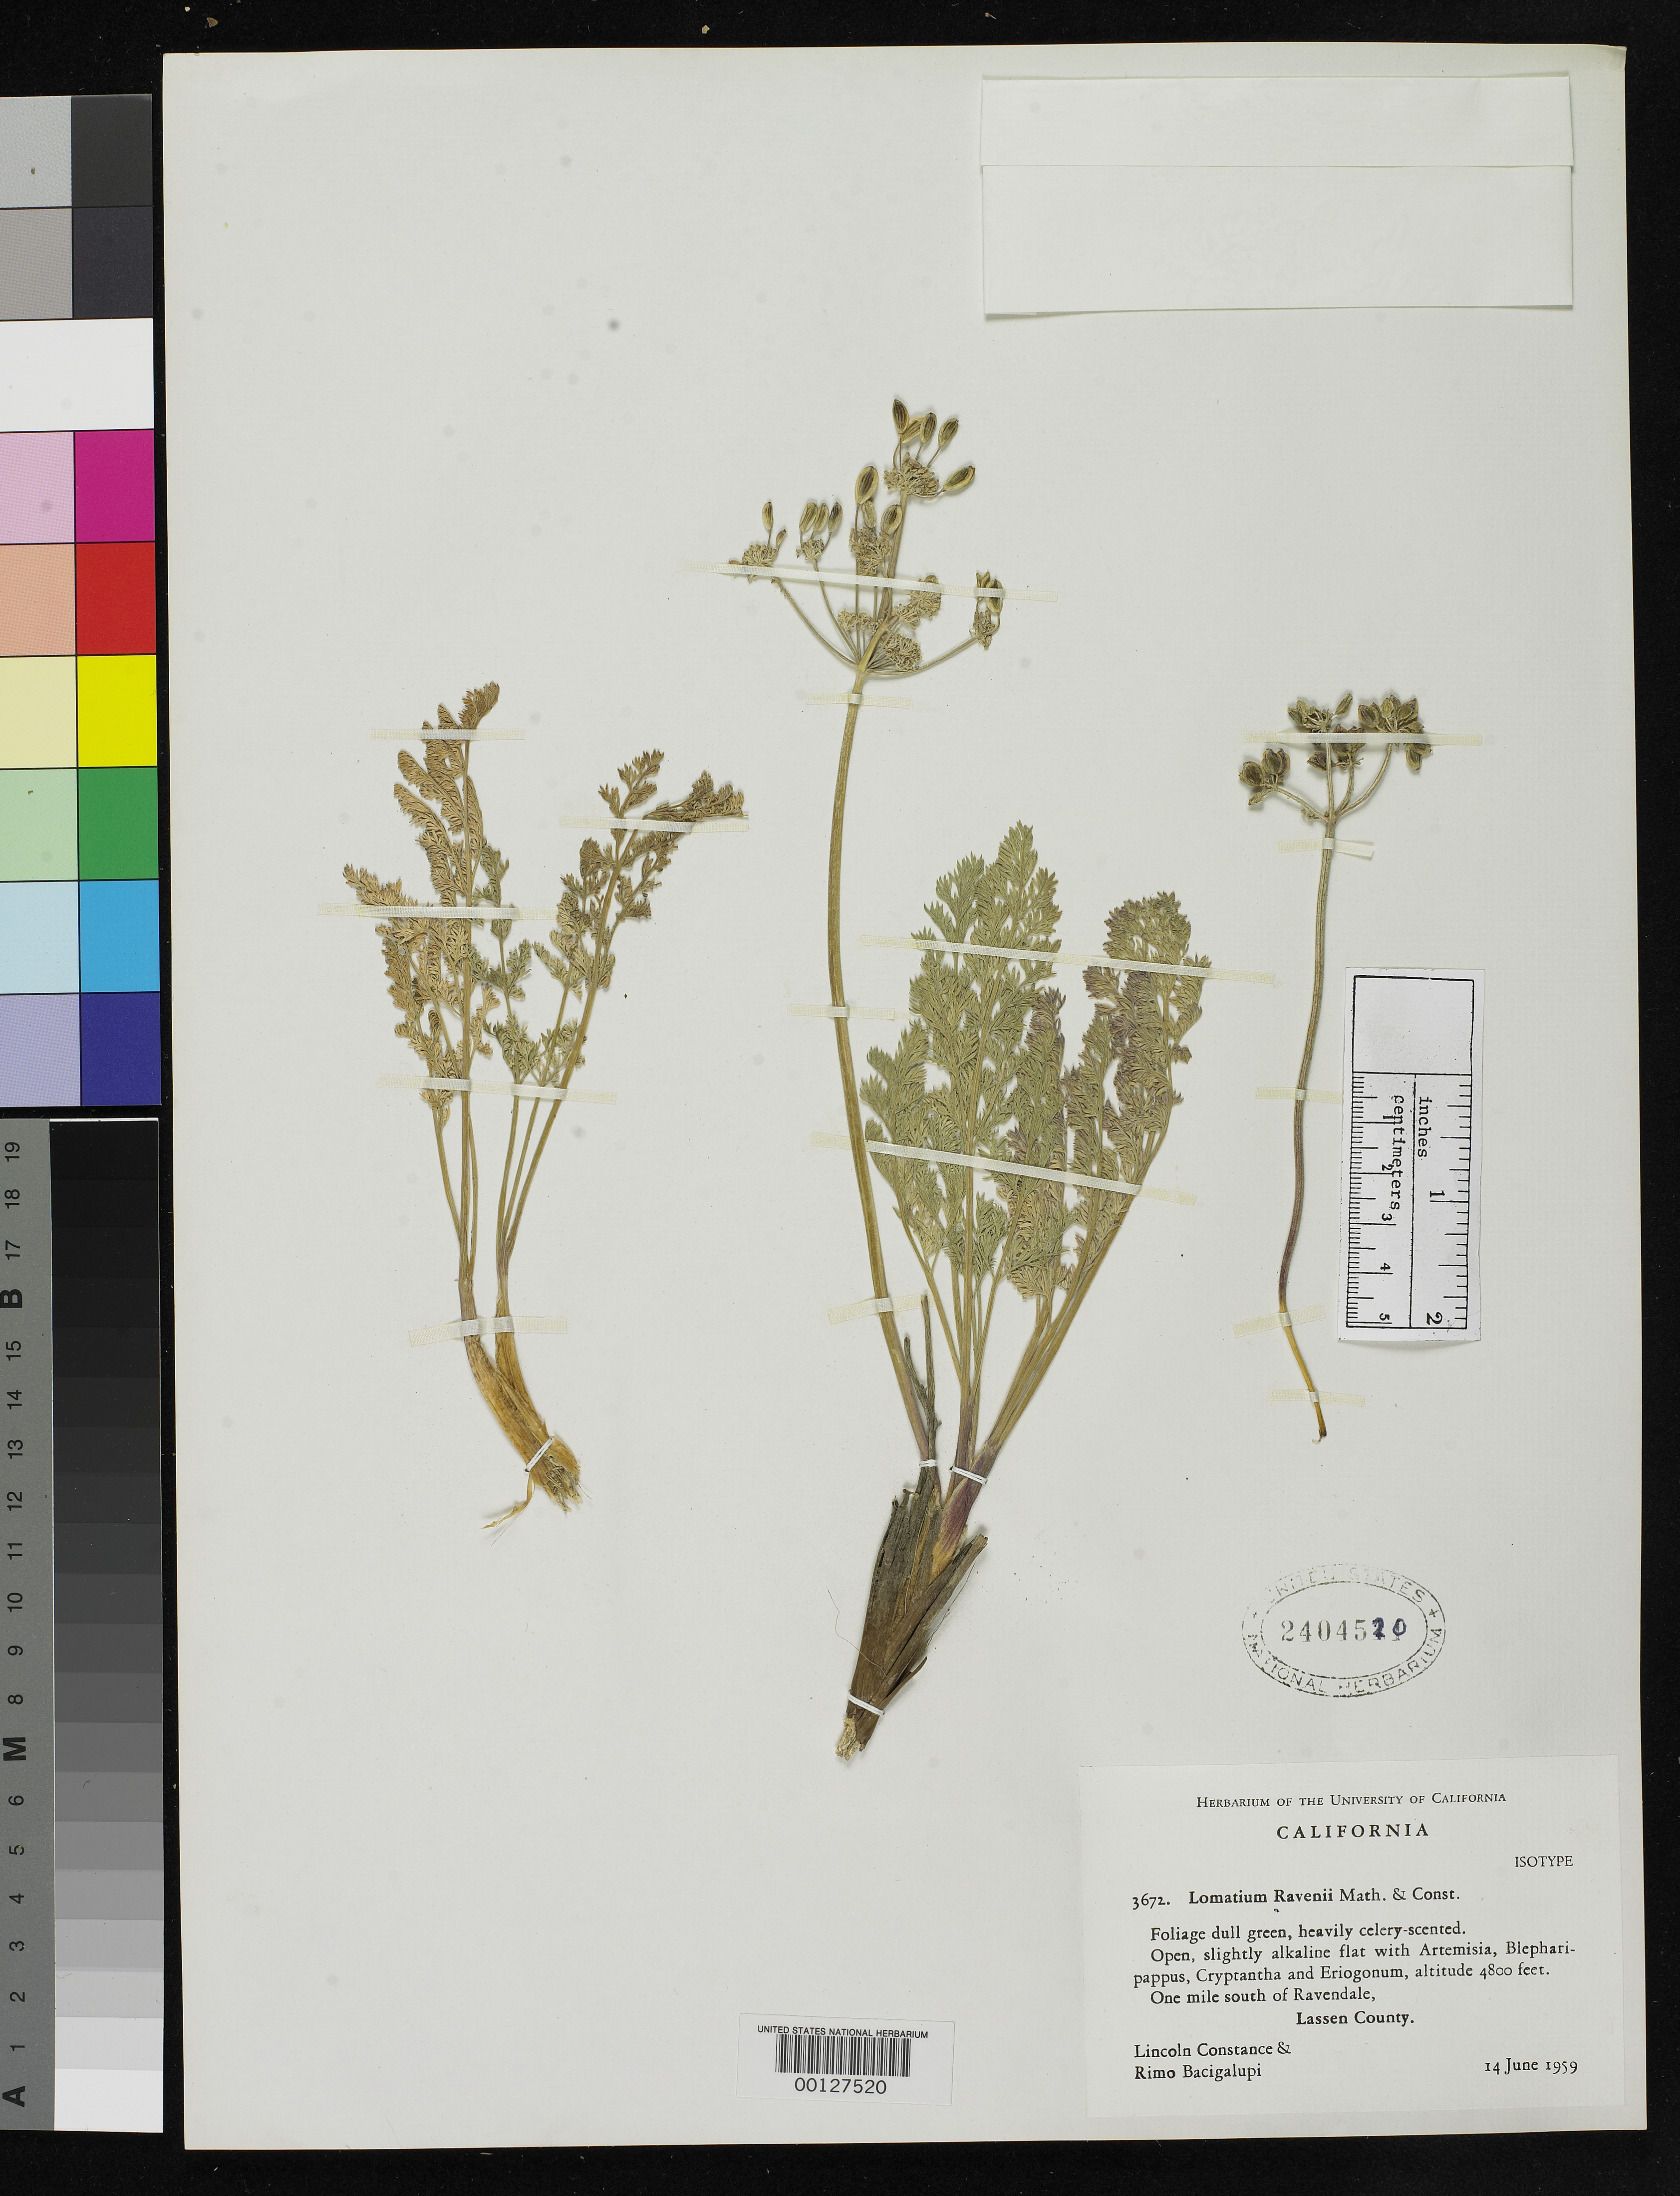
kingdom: Plantae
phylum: Tracheophyta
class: Magnoliopsida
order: Apiales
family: Apiaceae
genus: Lomatium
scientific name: Lomatium ravenii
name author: Mathias & Constance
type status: Isotype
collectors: L. Constance & R. Bacigalupi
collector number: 3672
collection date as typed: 14 Jun 1959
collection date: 1959-06-14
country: United States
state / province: California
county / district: Lassen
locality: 1 mi S of Ravendale.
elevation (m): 1463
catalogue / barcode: US 2404520